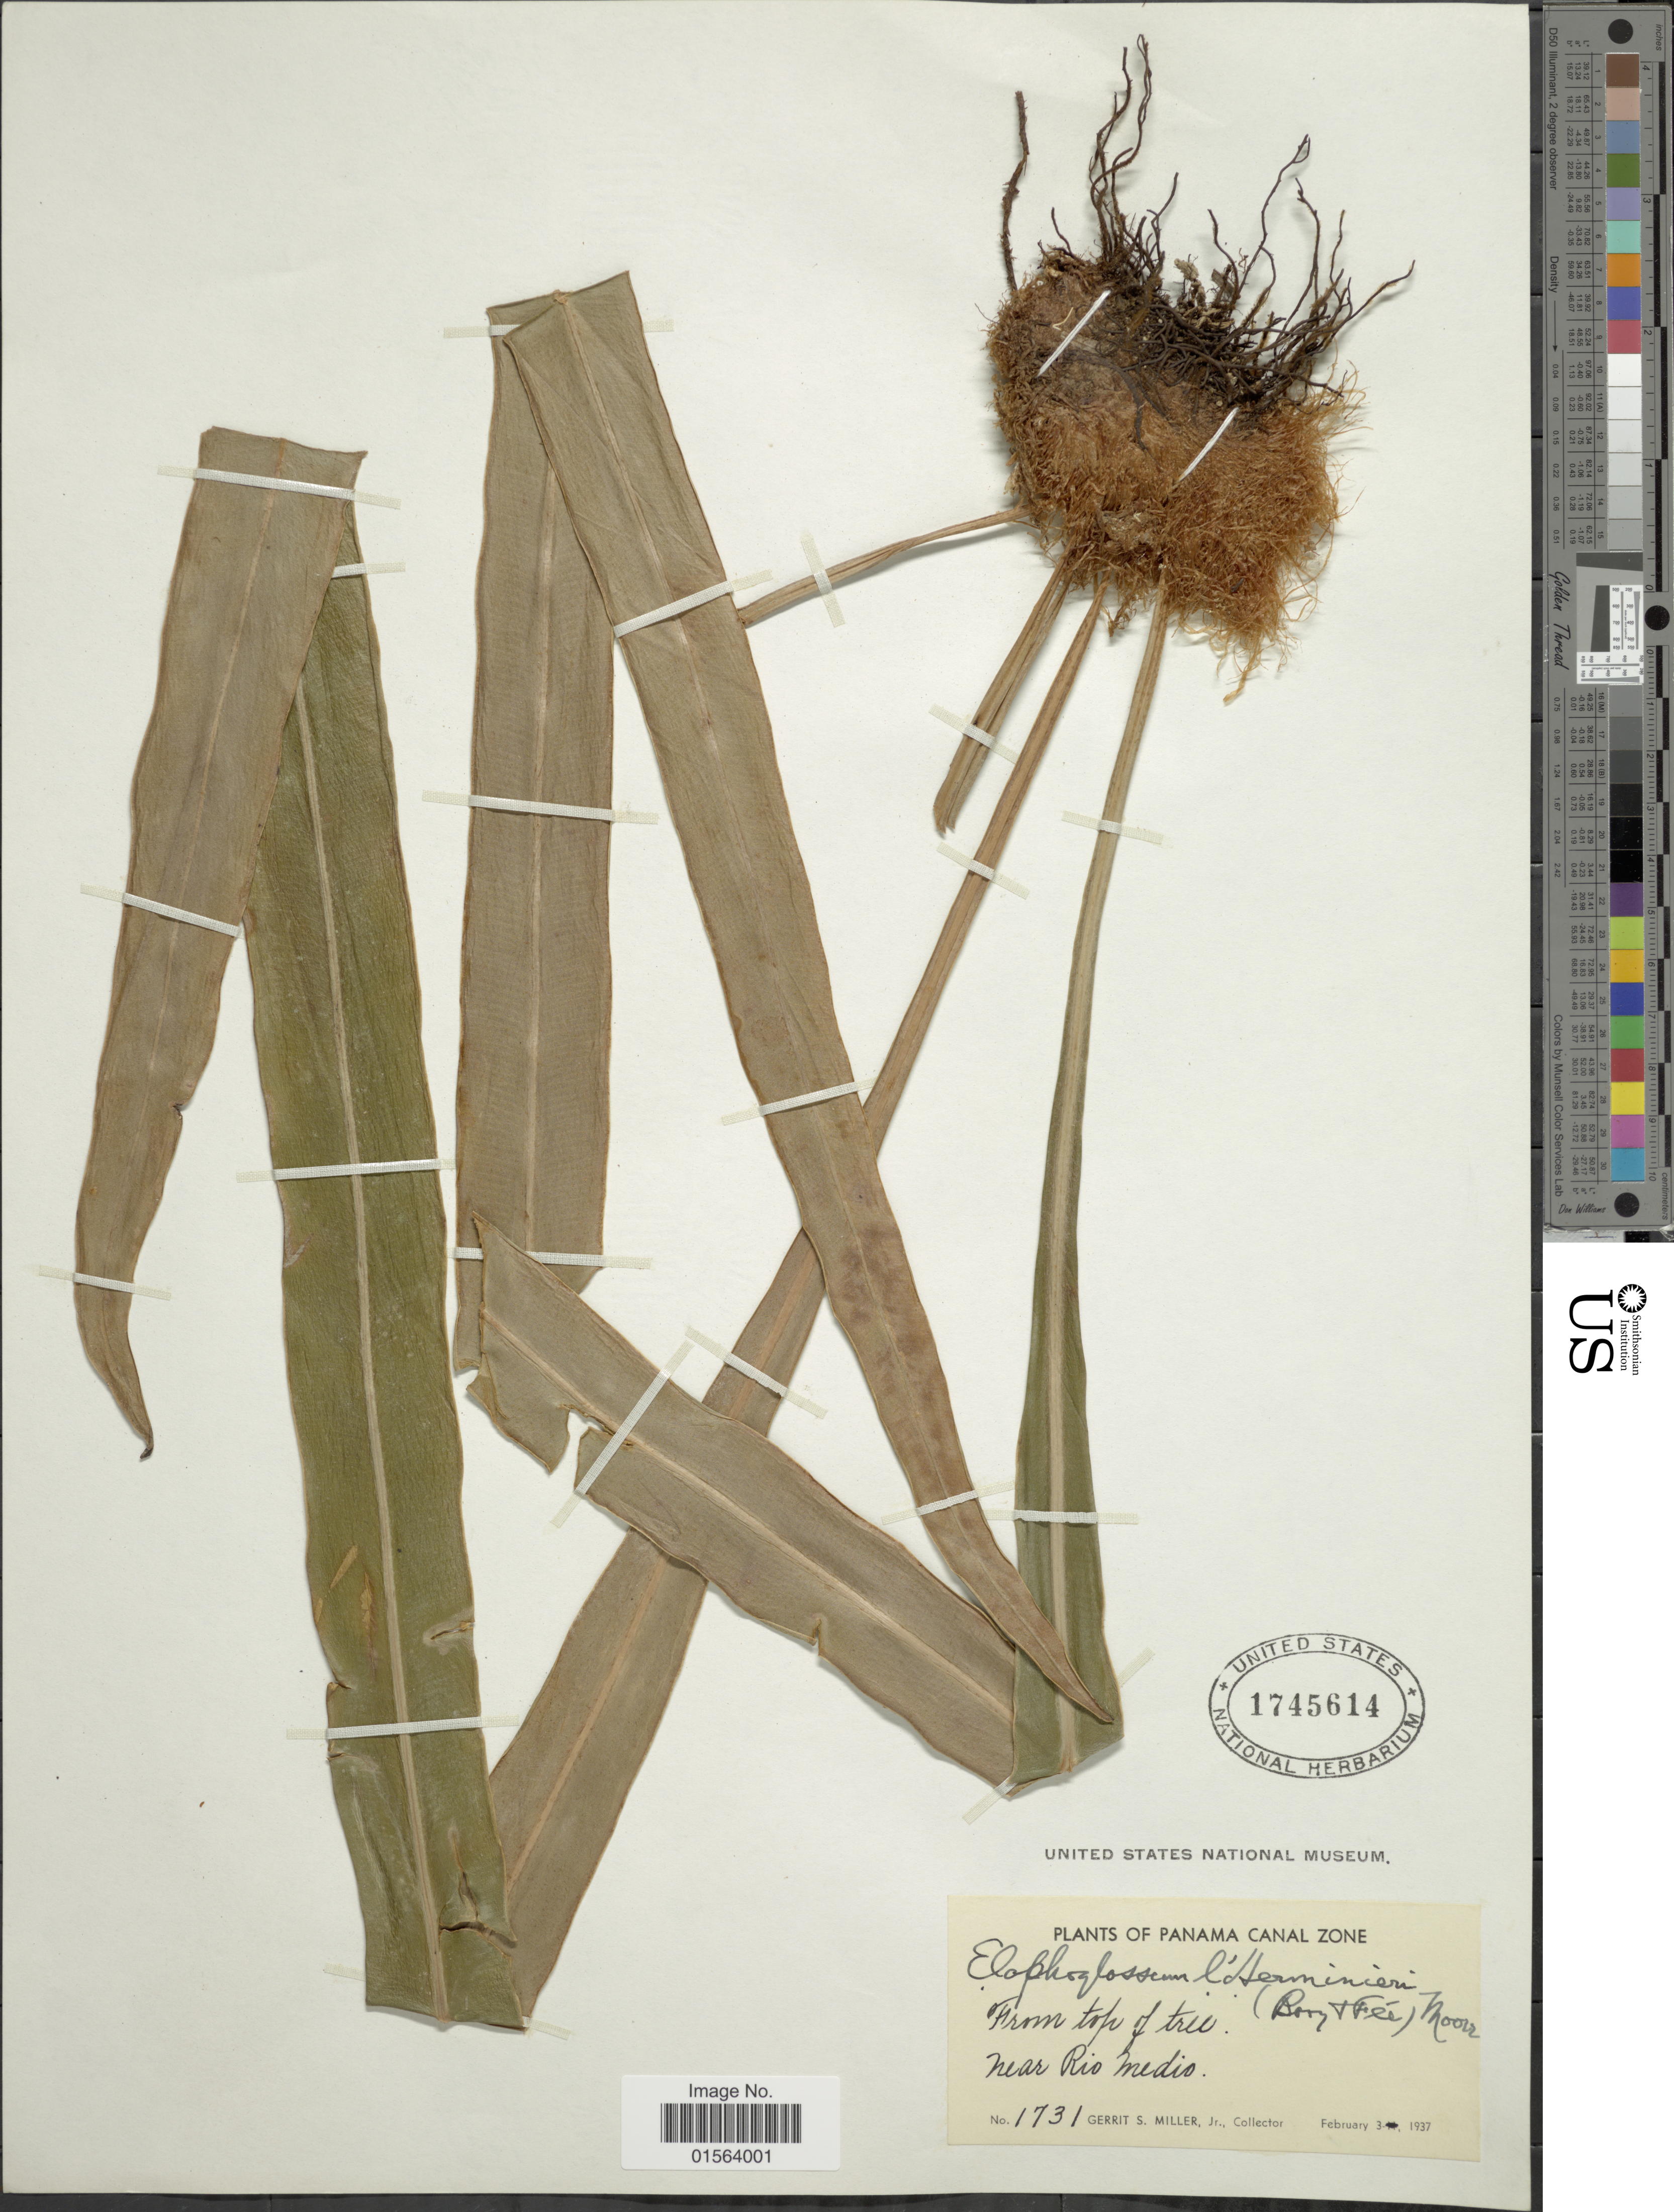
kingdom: Plantae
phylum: Tracheophyta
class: Polypodiopsida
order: Polypodiales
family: Dryopteridaceae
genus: Elaphoglossum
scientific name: Elaphoglossum herminieri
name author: (Bory & Fée) T. Moore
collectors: G. S. Miller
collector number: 1731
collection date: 1937-02-03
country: Panama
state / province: Colón / Panamá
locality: Canal Zone, near Rio Medio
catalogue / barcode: US 1745614